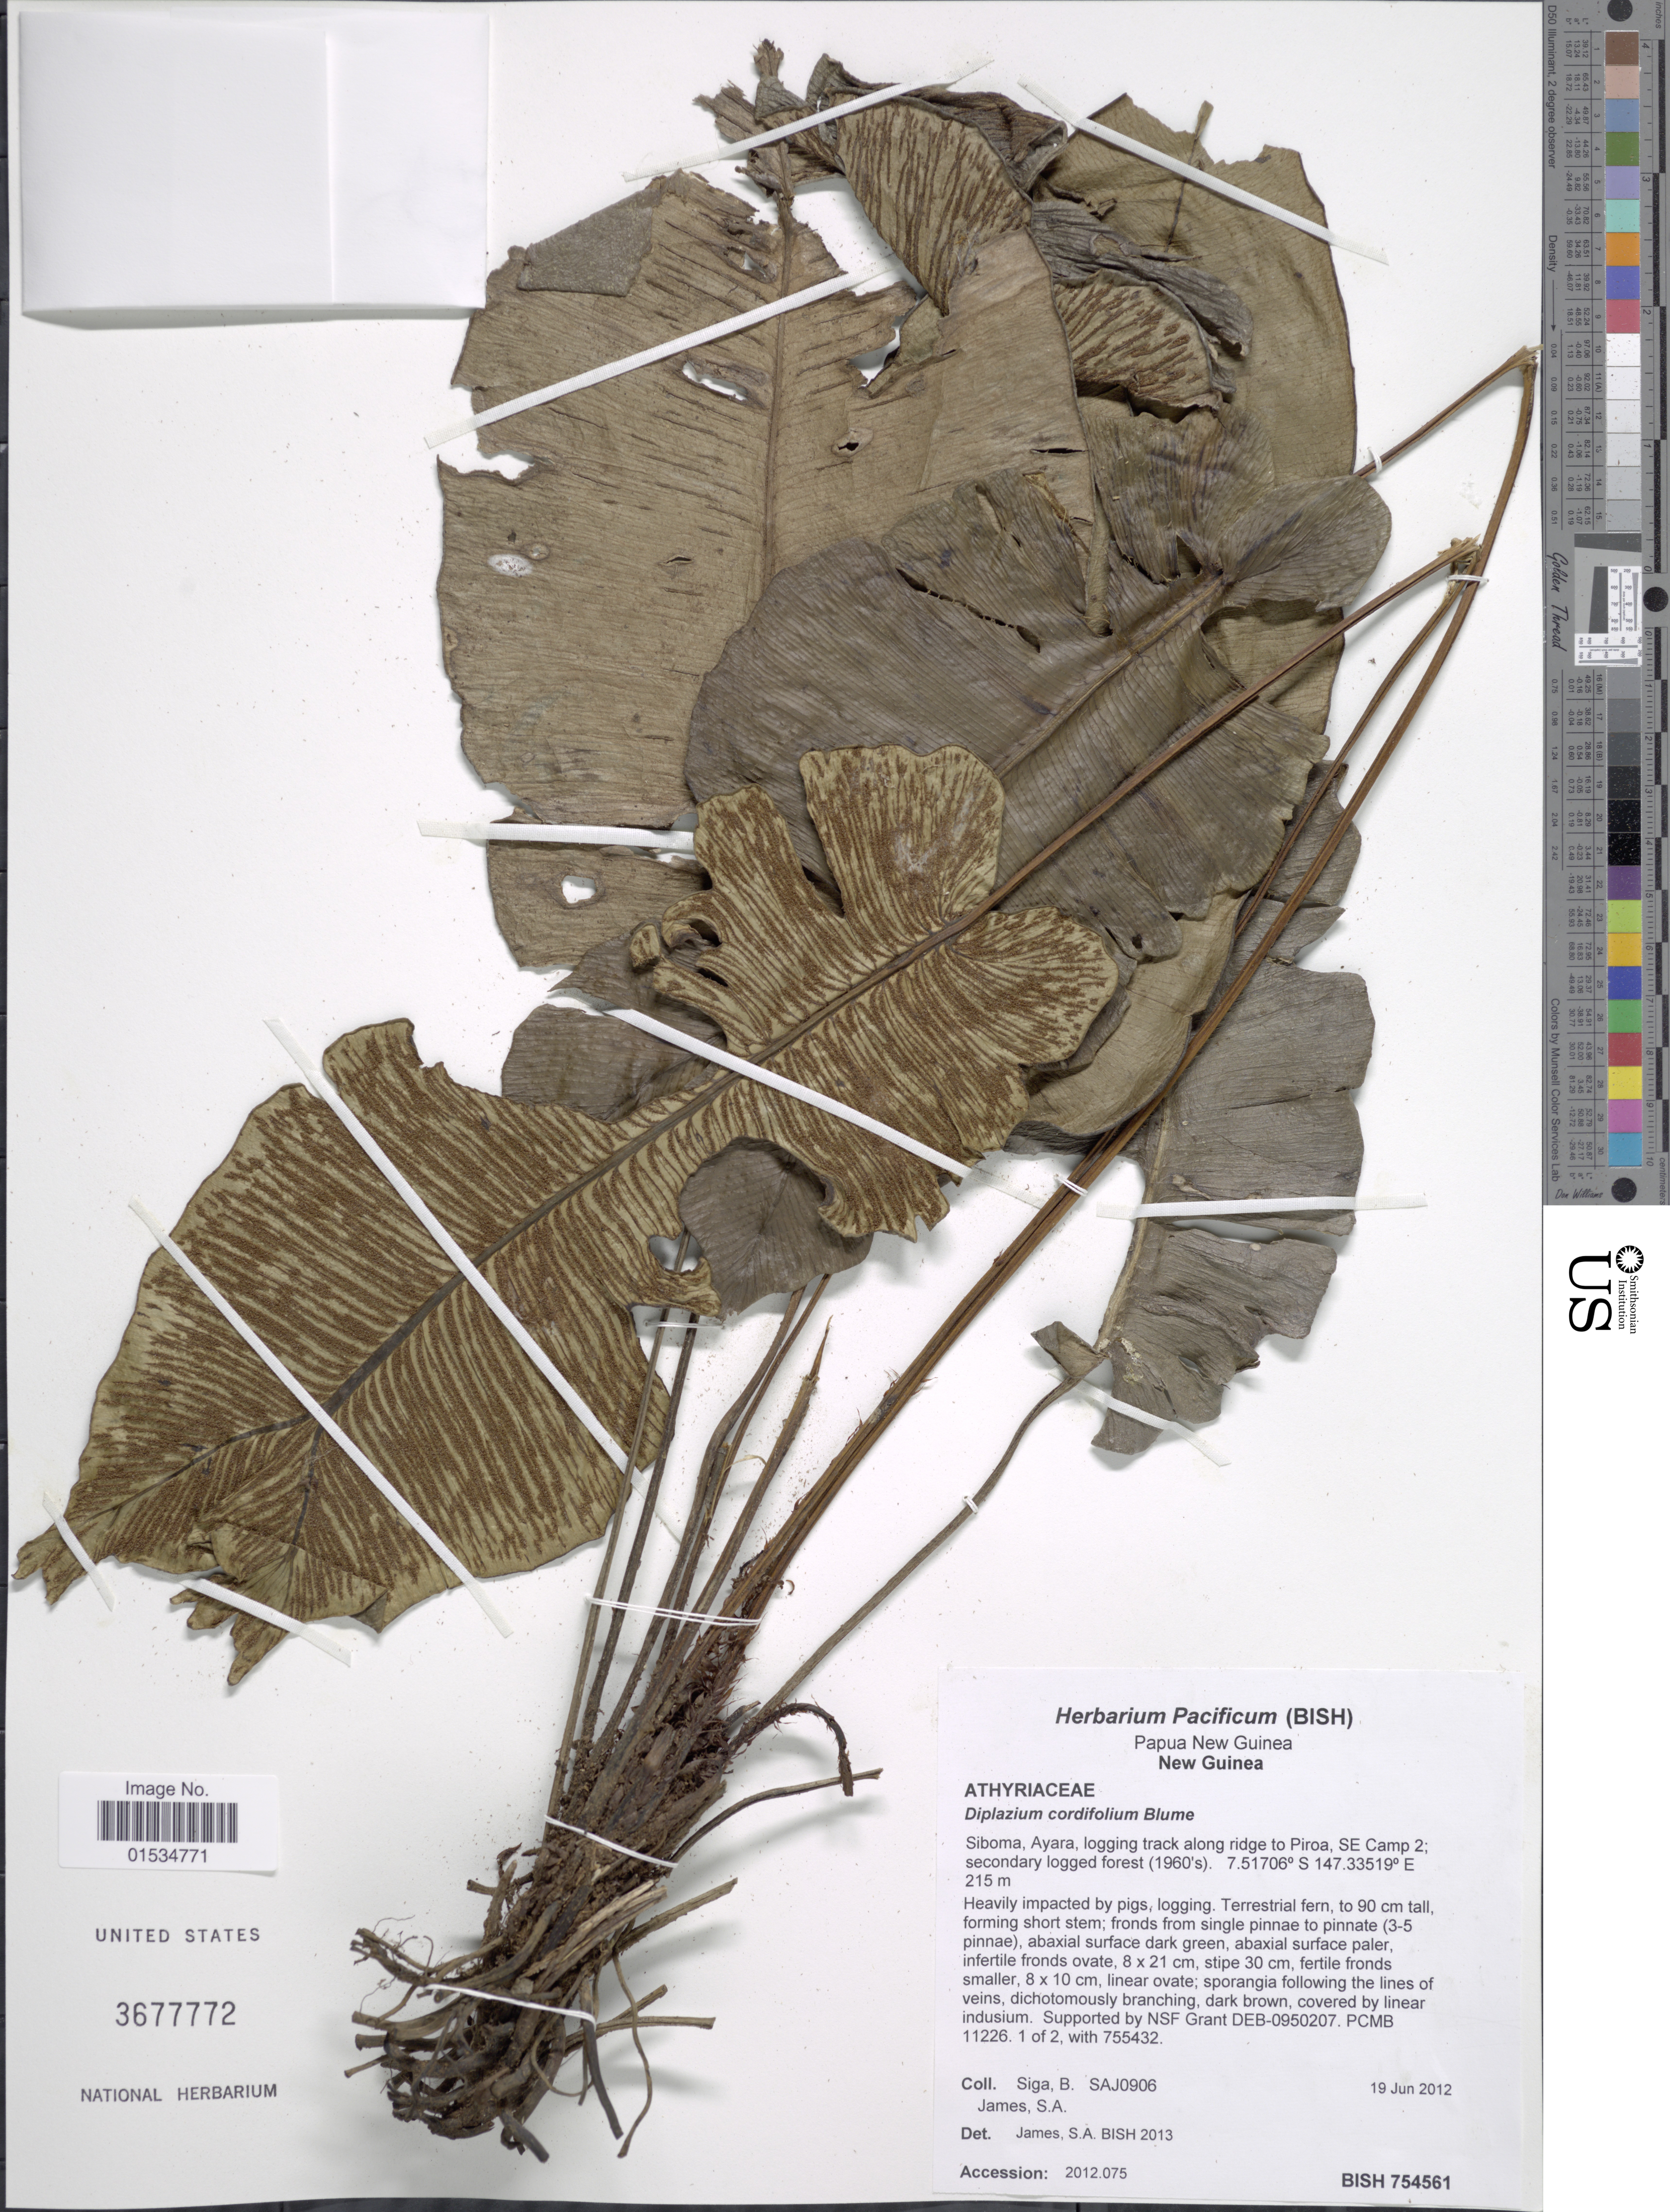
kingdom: Plantae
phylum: Tracheophyta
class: Polypodiopsida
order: Polypodiales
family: Athyriaceae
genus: Diplazium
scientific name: Diplazium cordifolium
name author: Blume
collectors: B. Siga & S. James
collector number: SAJ0906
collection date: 2012-06-19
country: Papua New Guinea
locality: New Guinea, Siboma, Ayara, logging track along ridge to Piroa, SE Camp 2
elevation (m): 215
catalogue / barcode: US 3677772